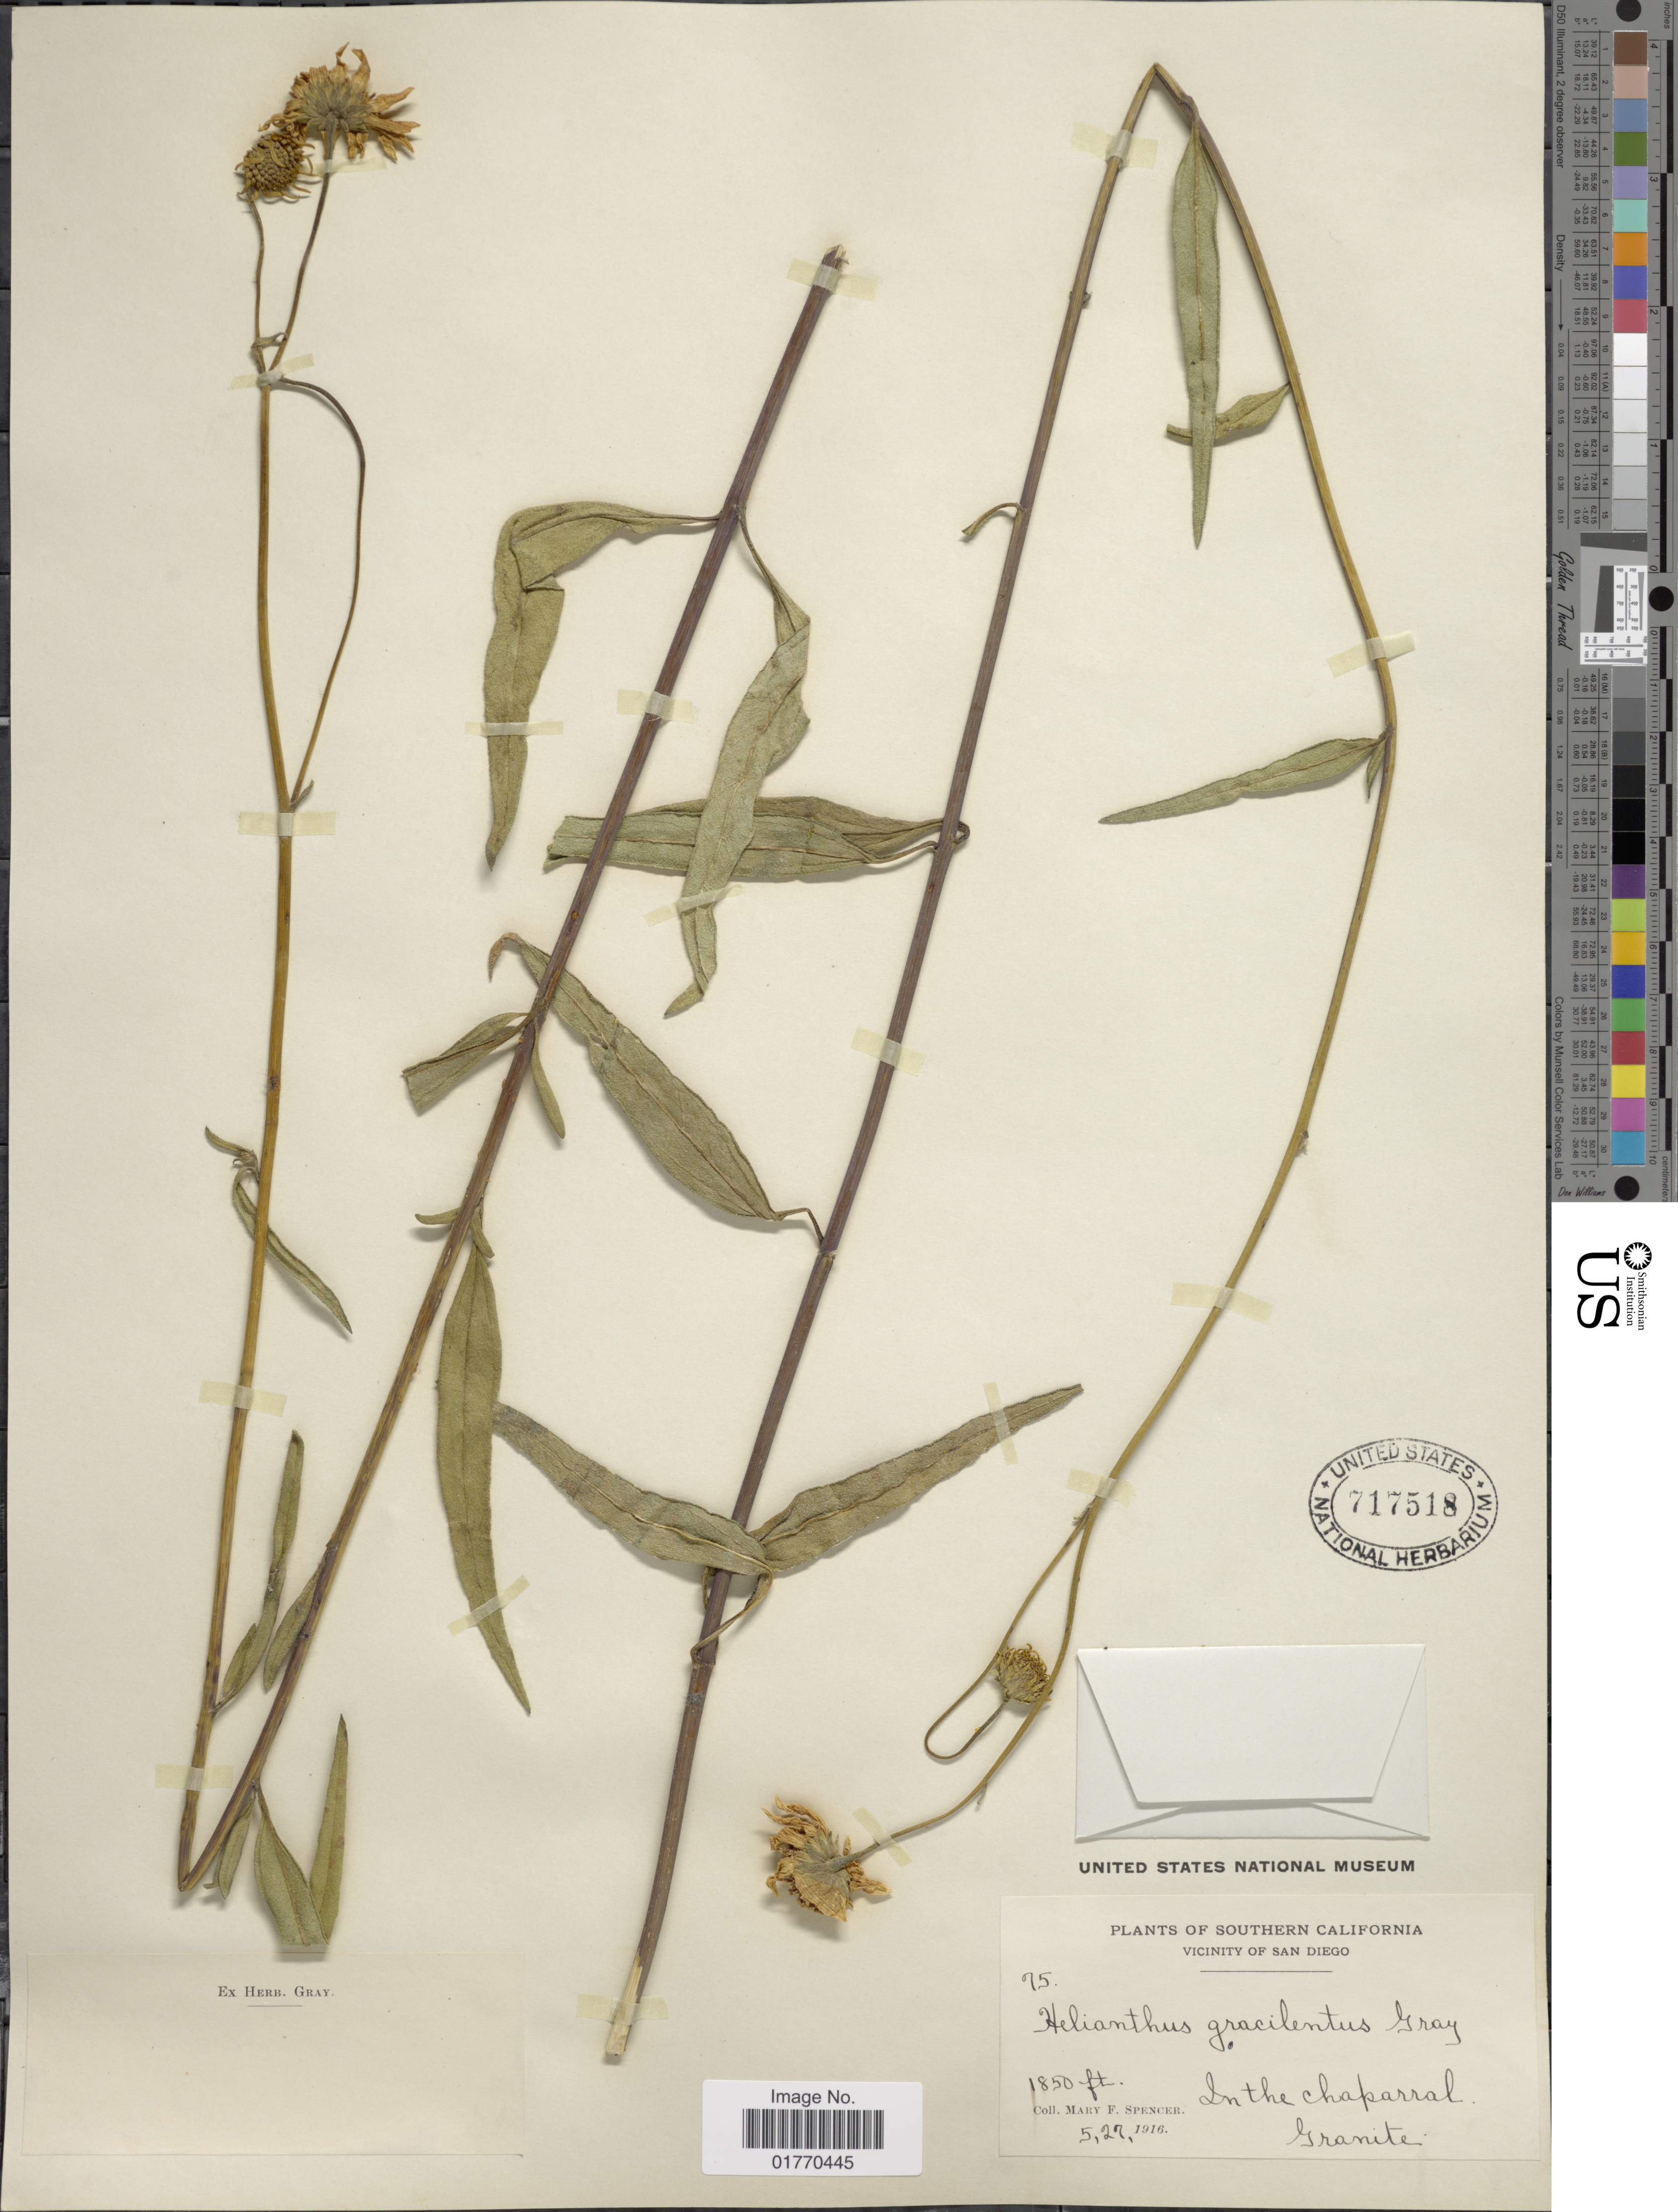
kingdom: Plantae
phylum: Tracheophyta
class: Magnoliopsida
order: Asterales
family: Asteraceae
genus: Helianthus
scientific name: Helianthus gracilentus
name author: A. Gray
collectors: M. Spencer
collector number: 75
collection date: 1916-05-27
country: United States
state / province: California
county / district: San Diego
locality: Southern California, Vicinity of San Diego, In the Chaparral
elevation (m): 564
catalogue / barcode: US 717518